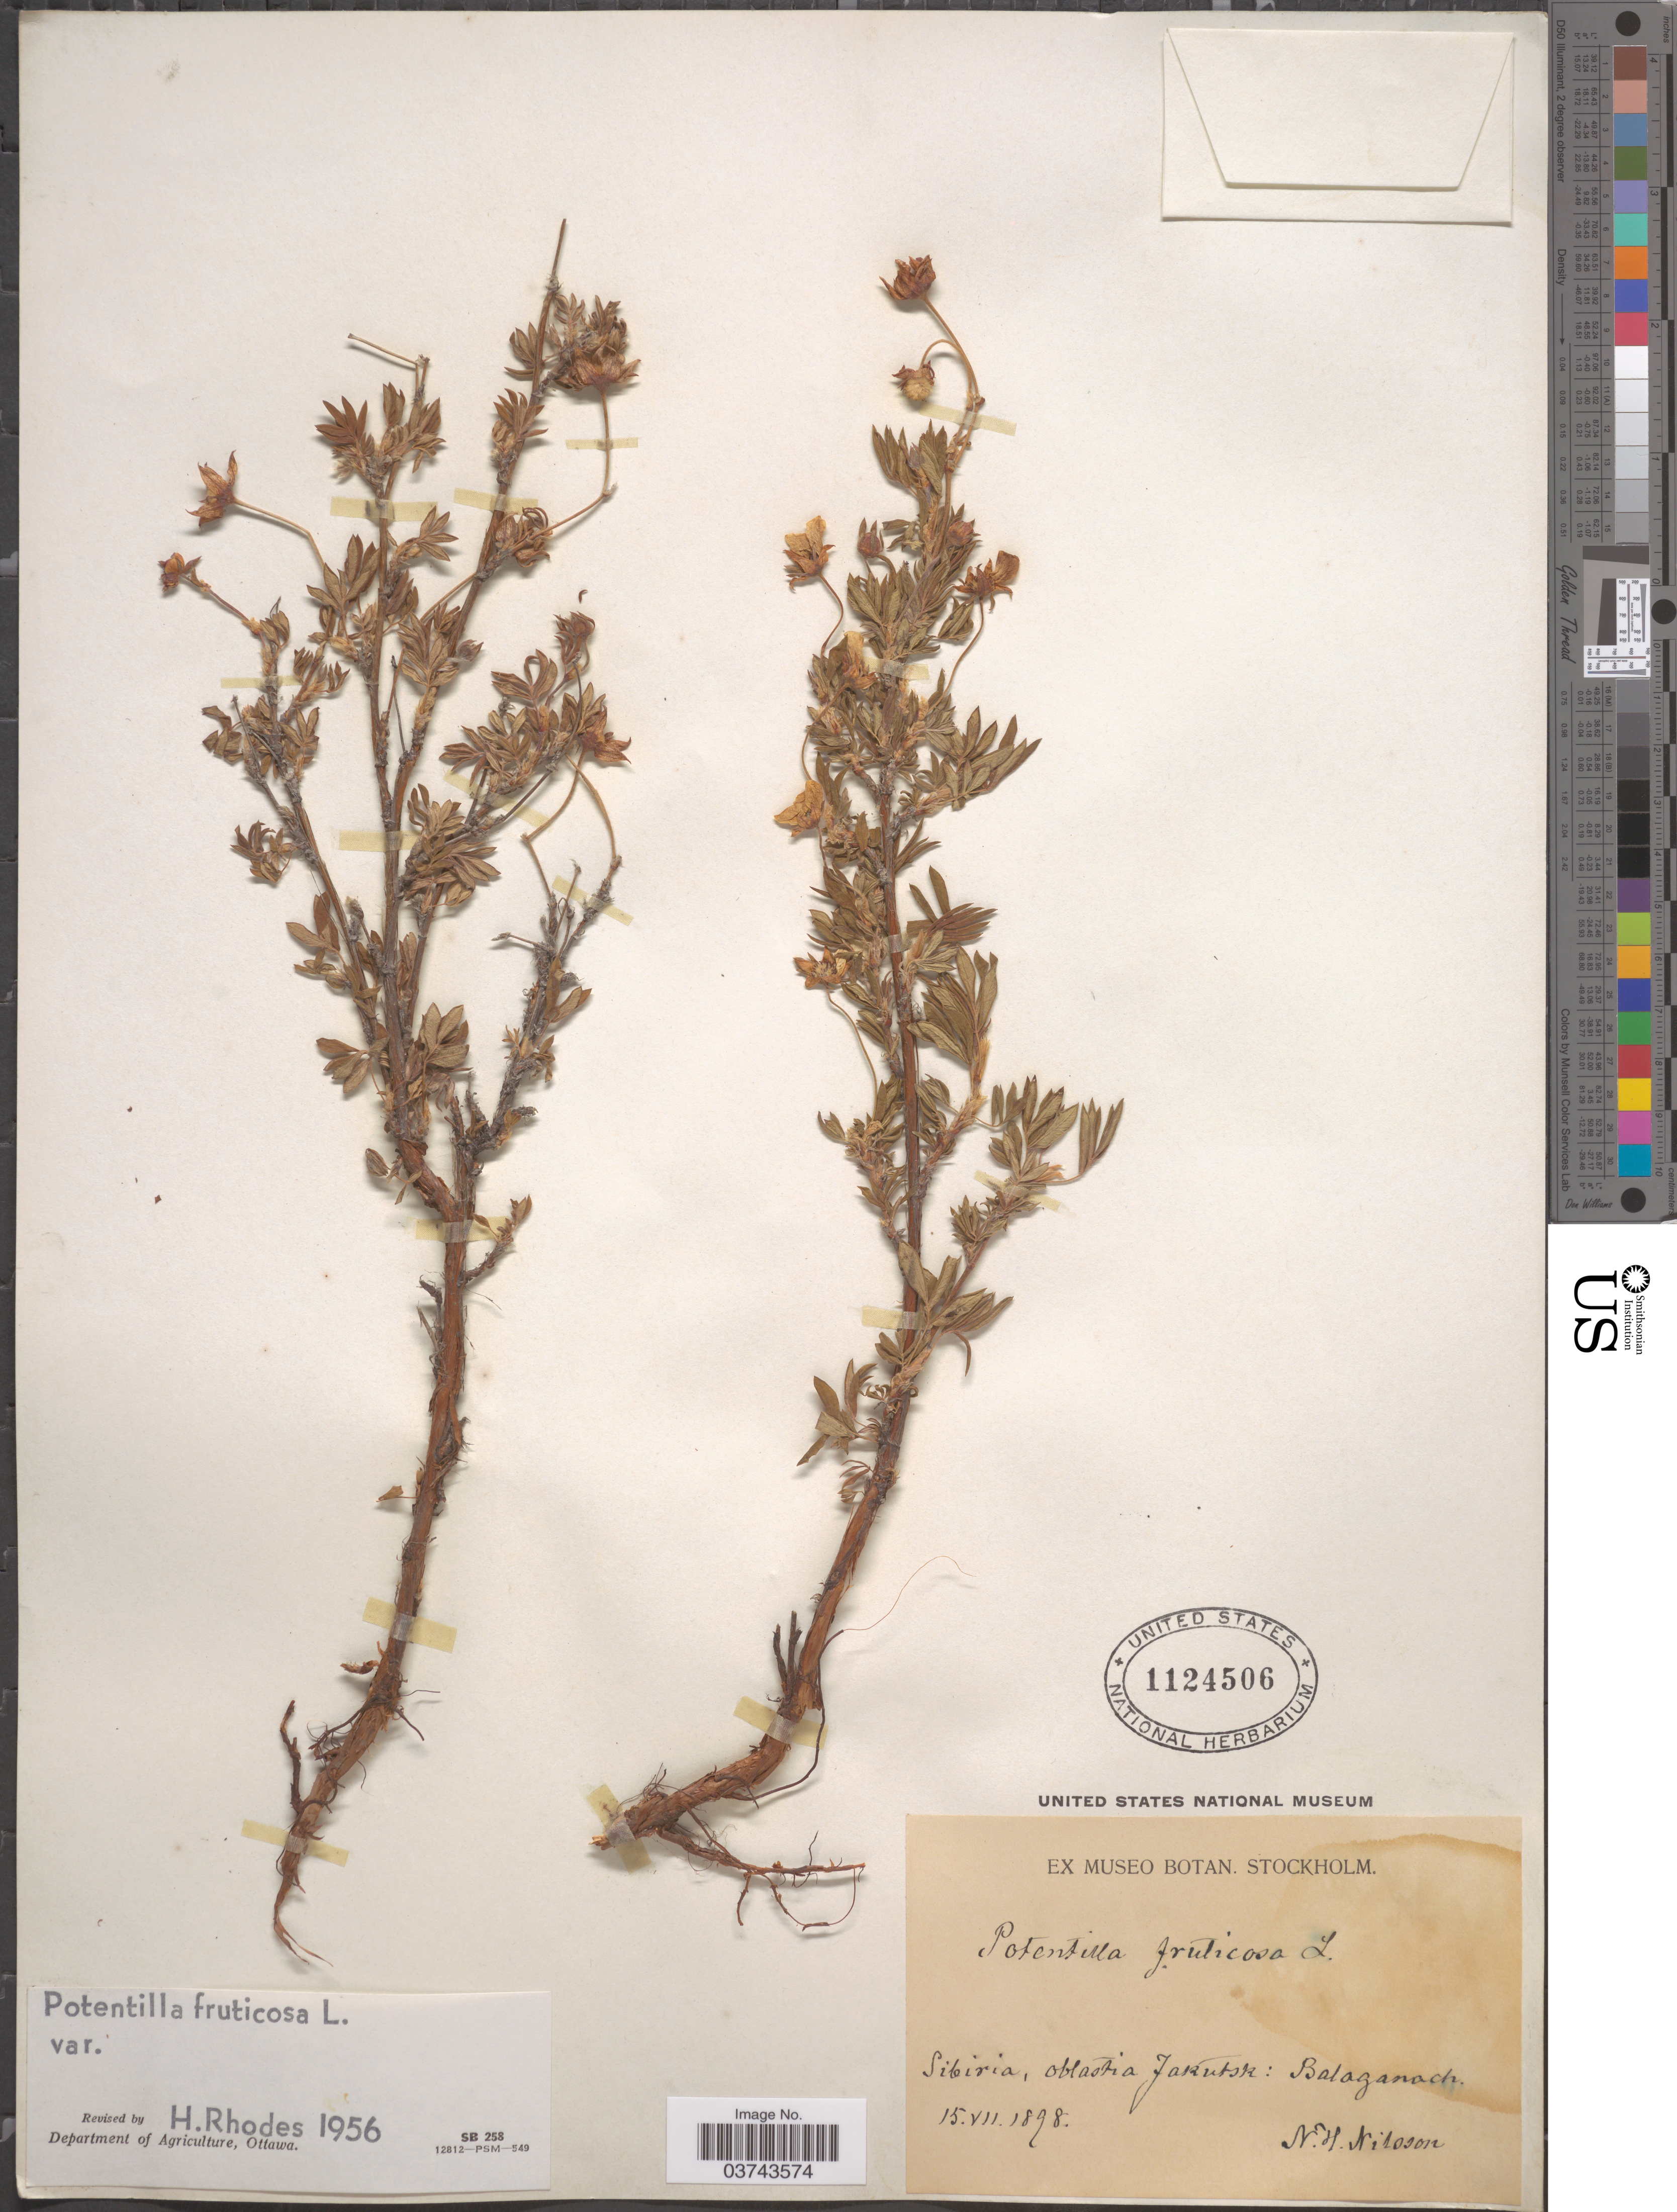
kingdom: Plantae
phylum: Tracheophyta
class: Magnoliopsida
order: Rosales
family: Rosaceae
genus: Dasiphora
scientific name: Dasiphora fruticosa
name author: (L.) Rydb.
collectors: N. H. Nilsson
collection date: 1898-07-15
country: Russian Federation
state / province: Sakha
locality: Sibiria, oblastia Jakutsk: Balazanach.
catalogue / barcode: US 1124506